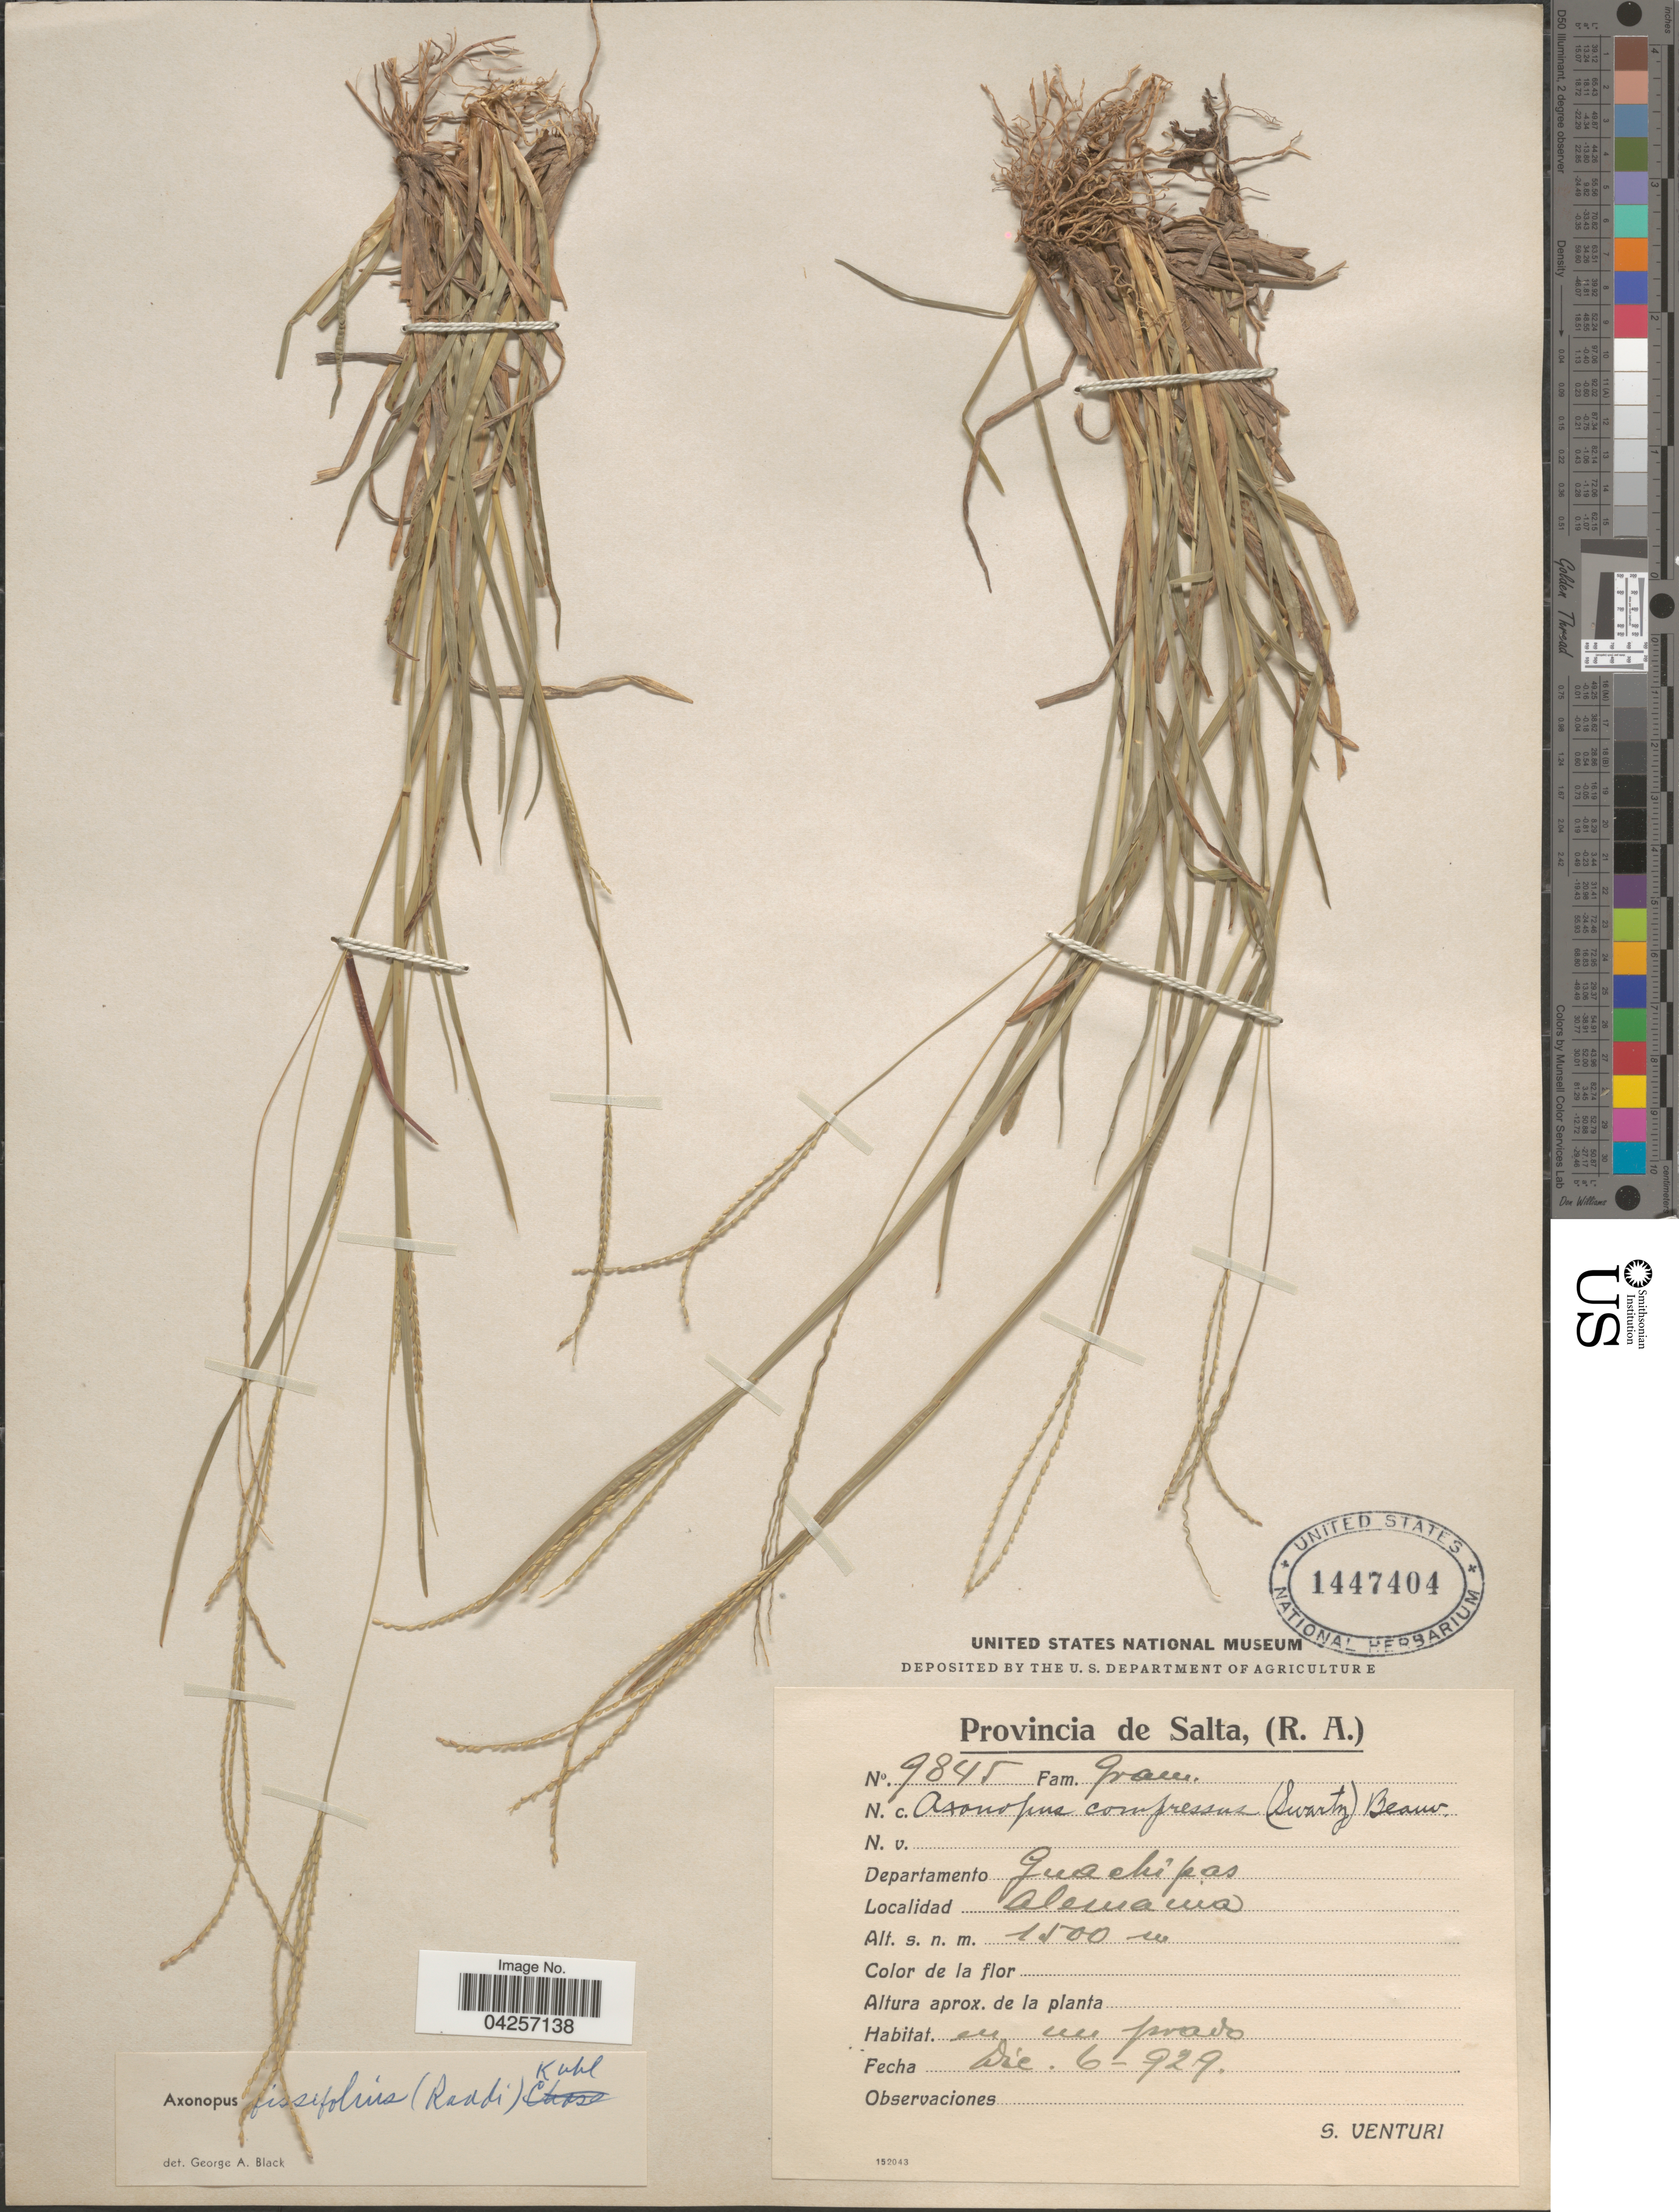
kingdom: Plantae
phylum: Tracheophyta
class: Liliopsida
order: Poales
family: Poaceae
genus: Axonopus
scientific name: Axonopus fissifolius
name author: (Raddi) Kuhlm.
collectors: S. Venturi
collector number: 9845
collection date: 1929-12-06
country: Argentina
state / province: Salta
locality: Departamento Guachipas. Alemania.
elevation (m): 1500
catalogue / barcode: US 1447404